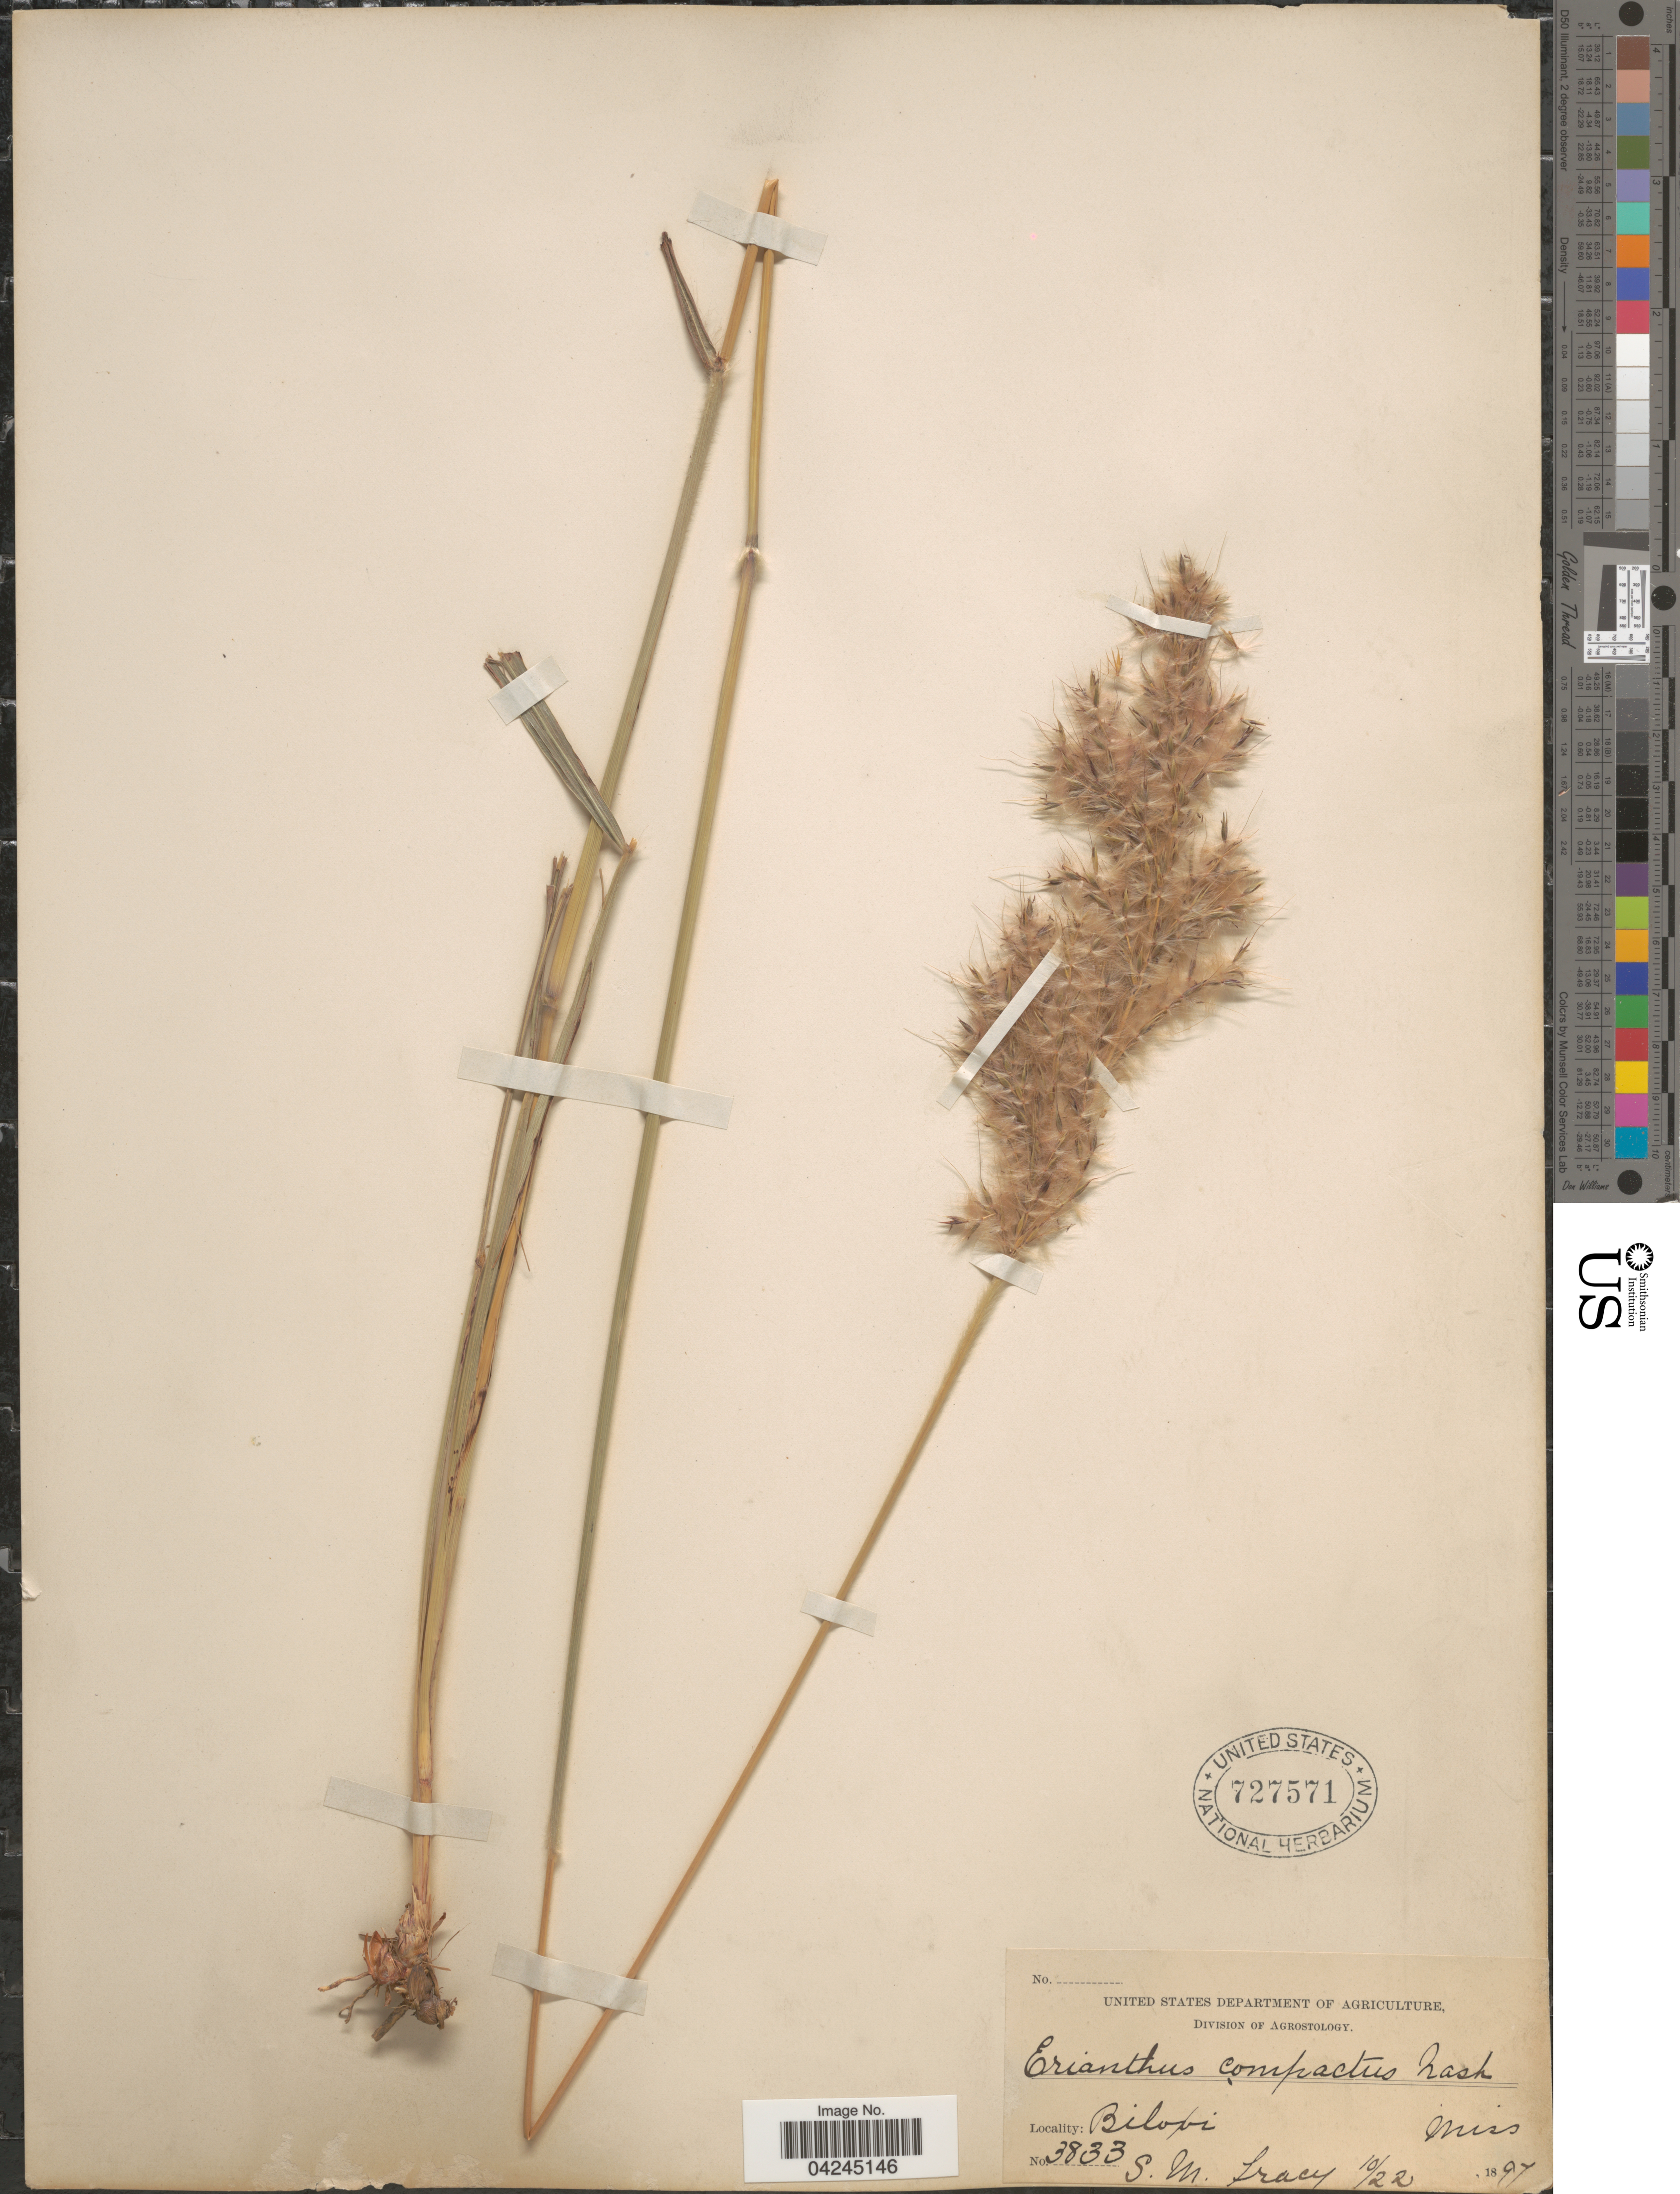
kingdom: Plantae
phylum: Tracheophyta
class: Liliopsida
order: Poales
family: Poaceae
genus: Erianthus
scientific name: Erianthus giganteus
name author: (Walter) P. Beauv.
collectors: S. M. Tracy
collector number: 3833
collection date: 1897-10-22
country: United States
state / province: Mississippi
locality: Biloxi.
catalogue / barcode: US 727571